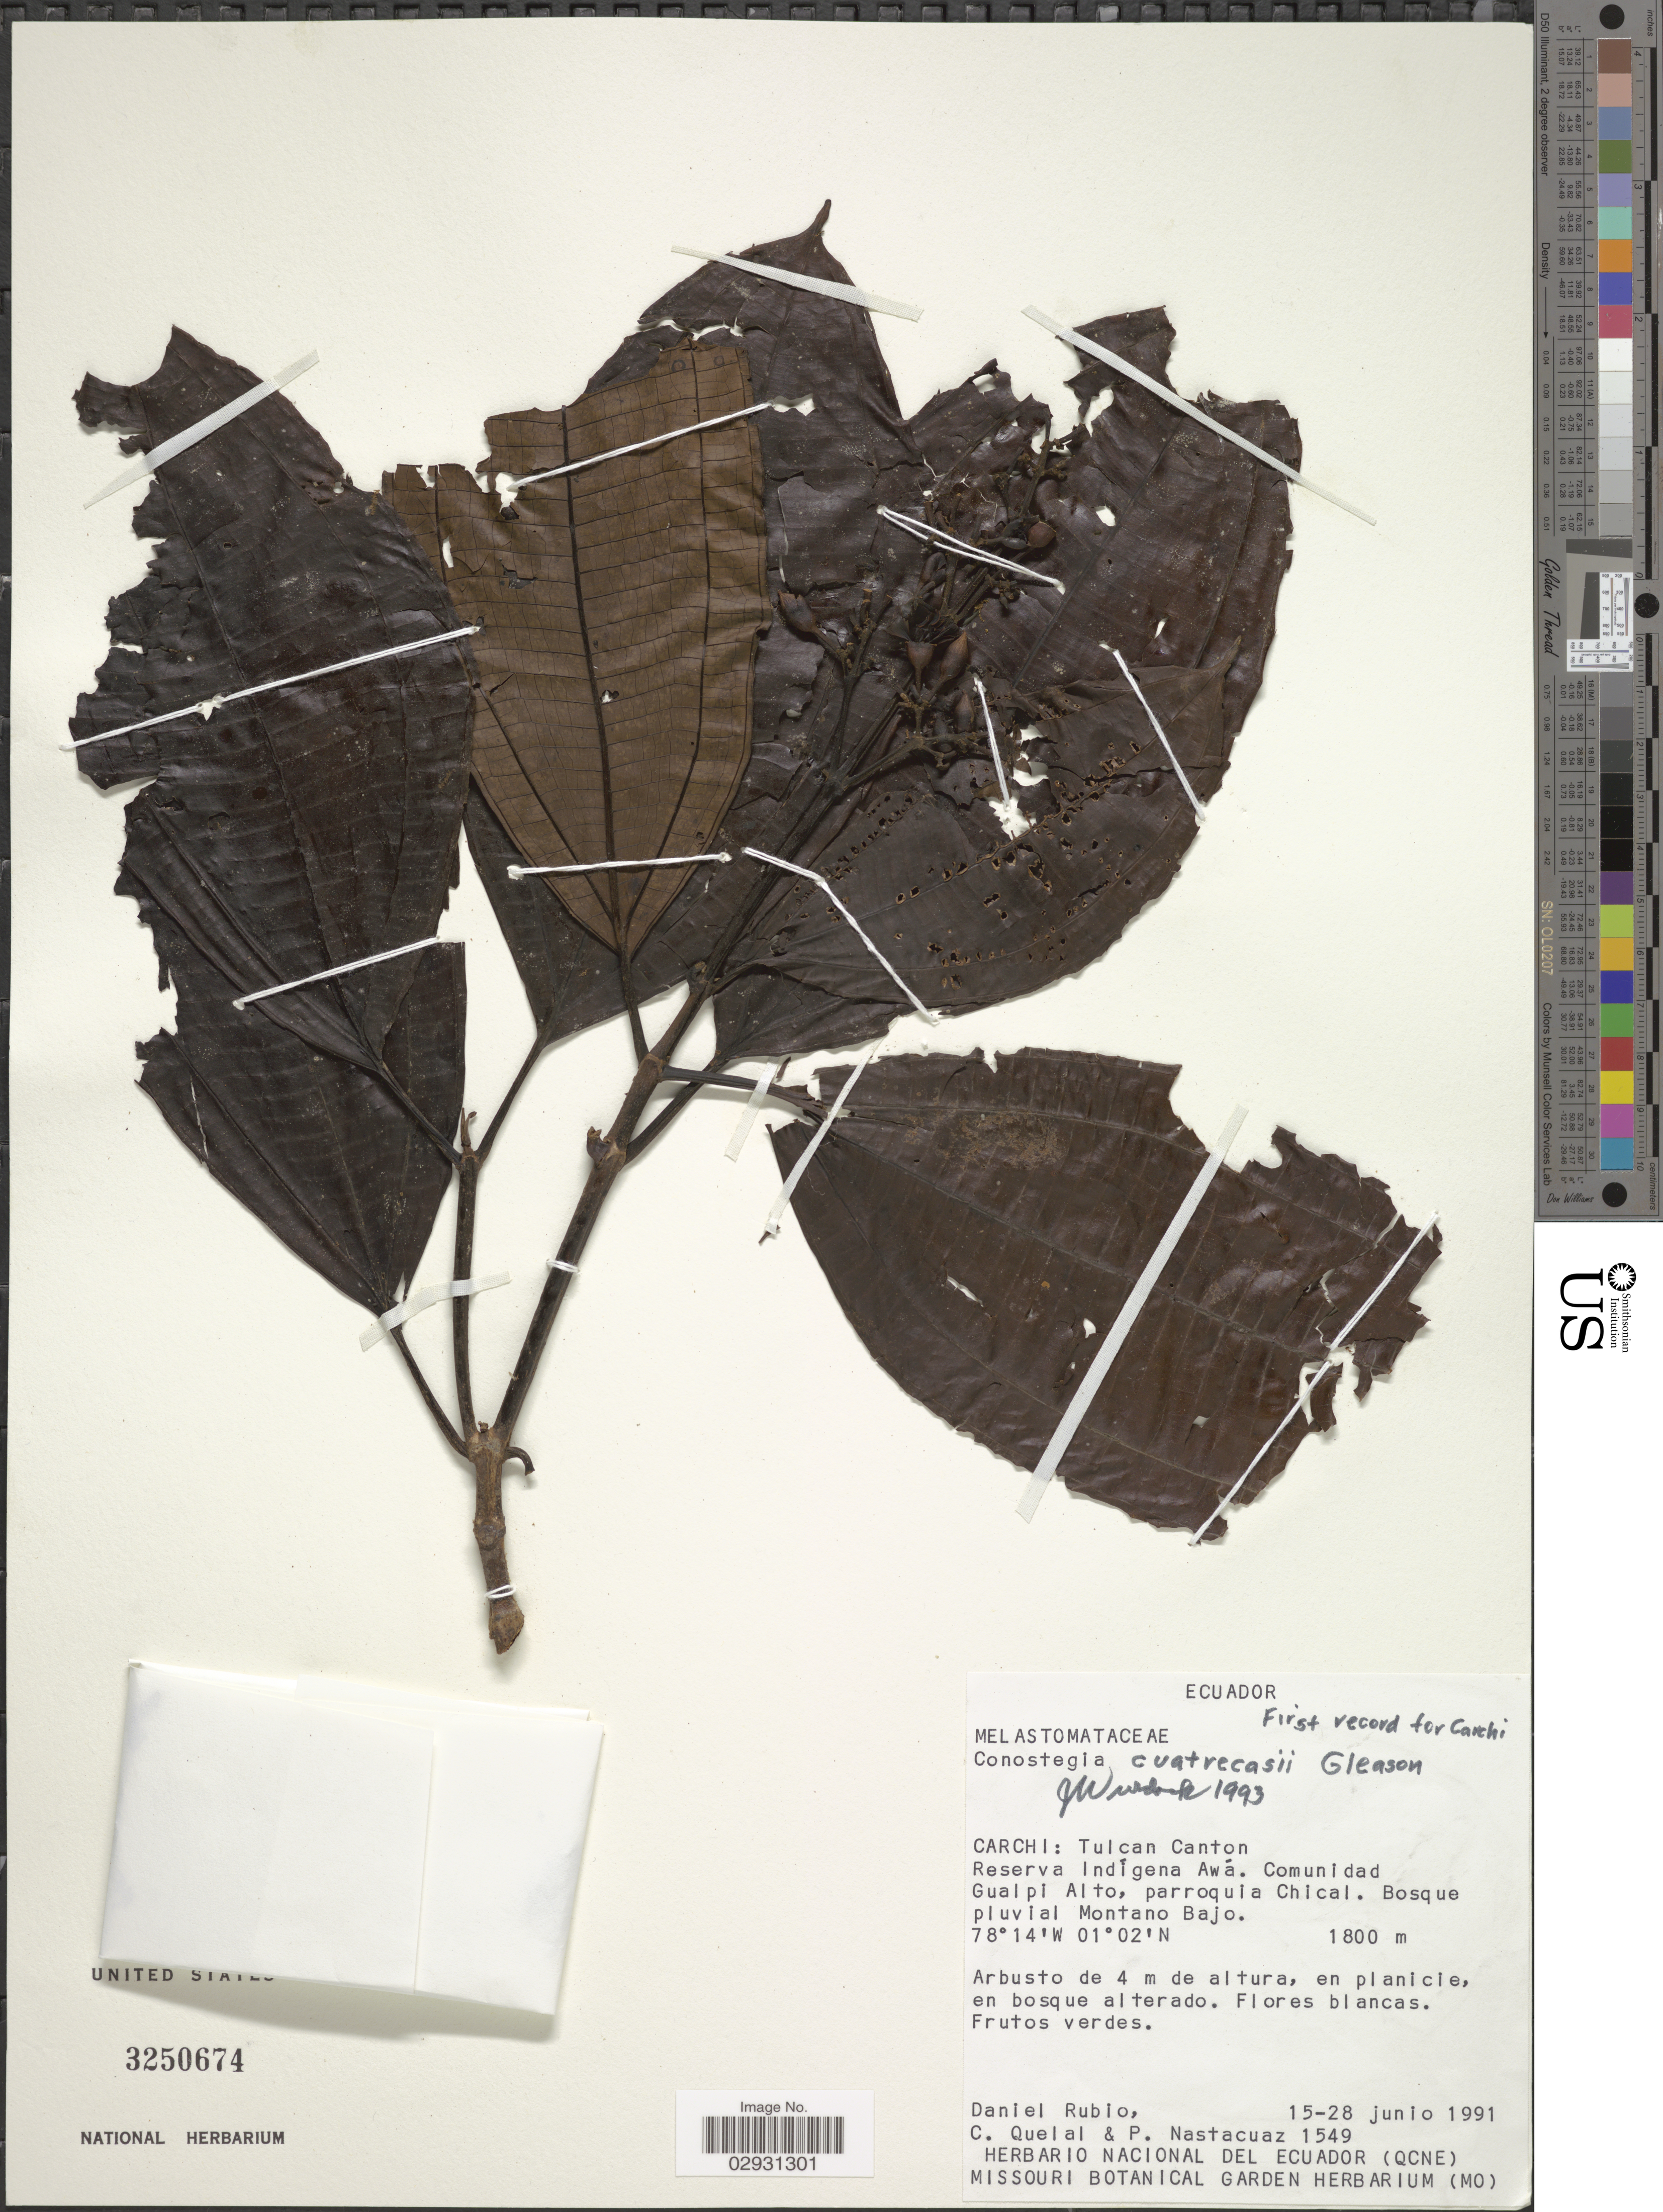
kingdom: Plantae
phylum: Tracheophyta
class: Magnoliopsida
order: Myrtales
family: Melastomataceae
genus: Conostegia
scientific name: Conostegia cuatrecasasii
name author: Gleason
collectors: D. Rubio, C. Quelal & P. Nastacuaz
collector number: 1549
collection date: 1991-06-15/1991-06-28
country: Ecuador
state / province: Carchi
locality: Tulcan Canton. Reserva Indígena Awá. Comunidad Gualpi Alto, parroquia Chical. Bosque pluvial Montano Bajo.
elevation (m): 1800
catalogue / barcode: US 3250674